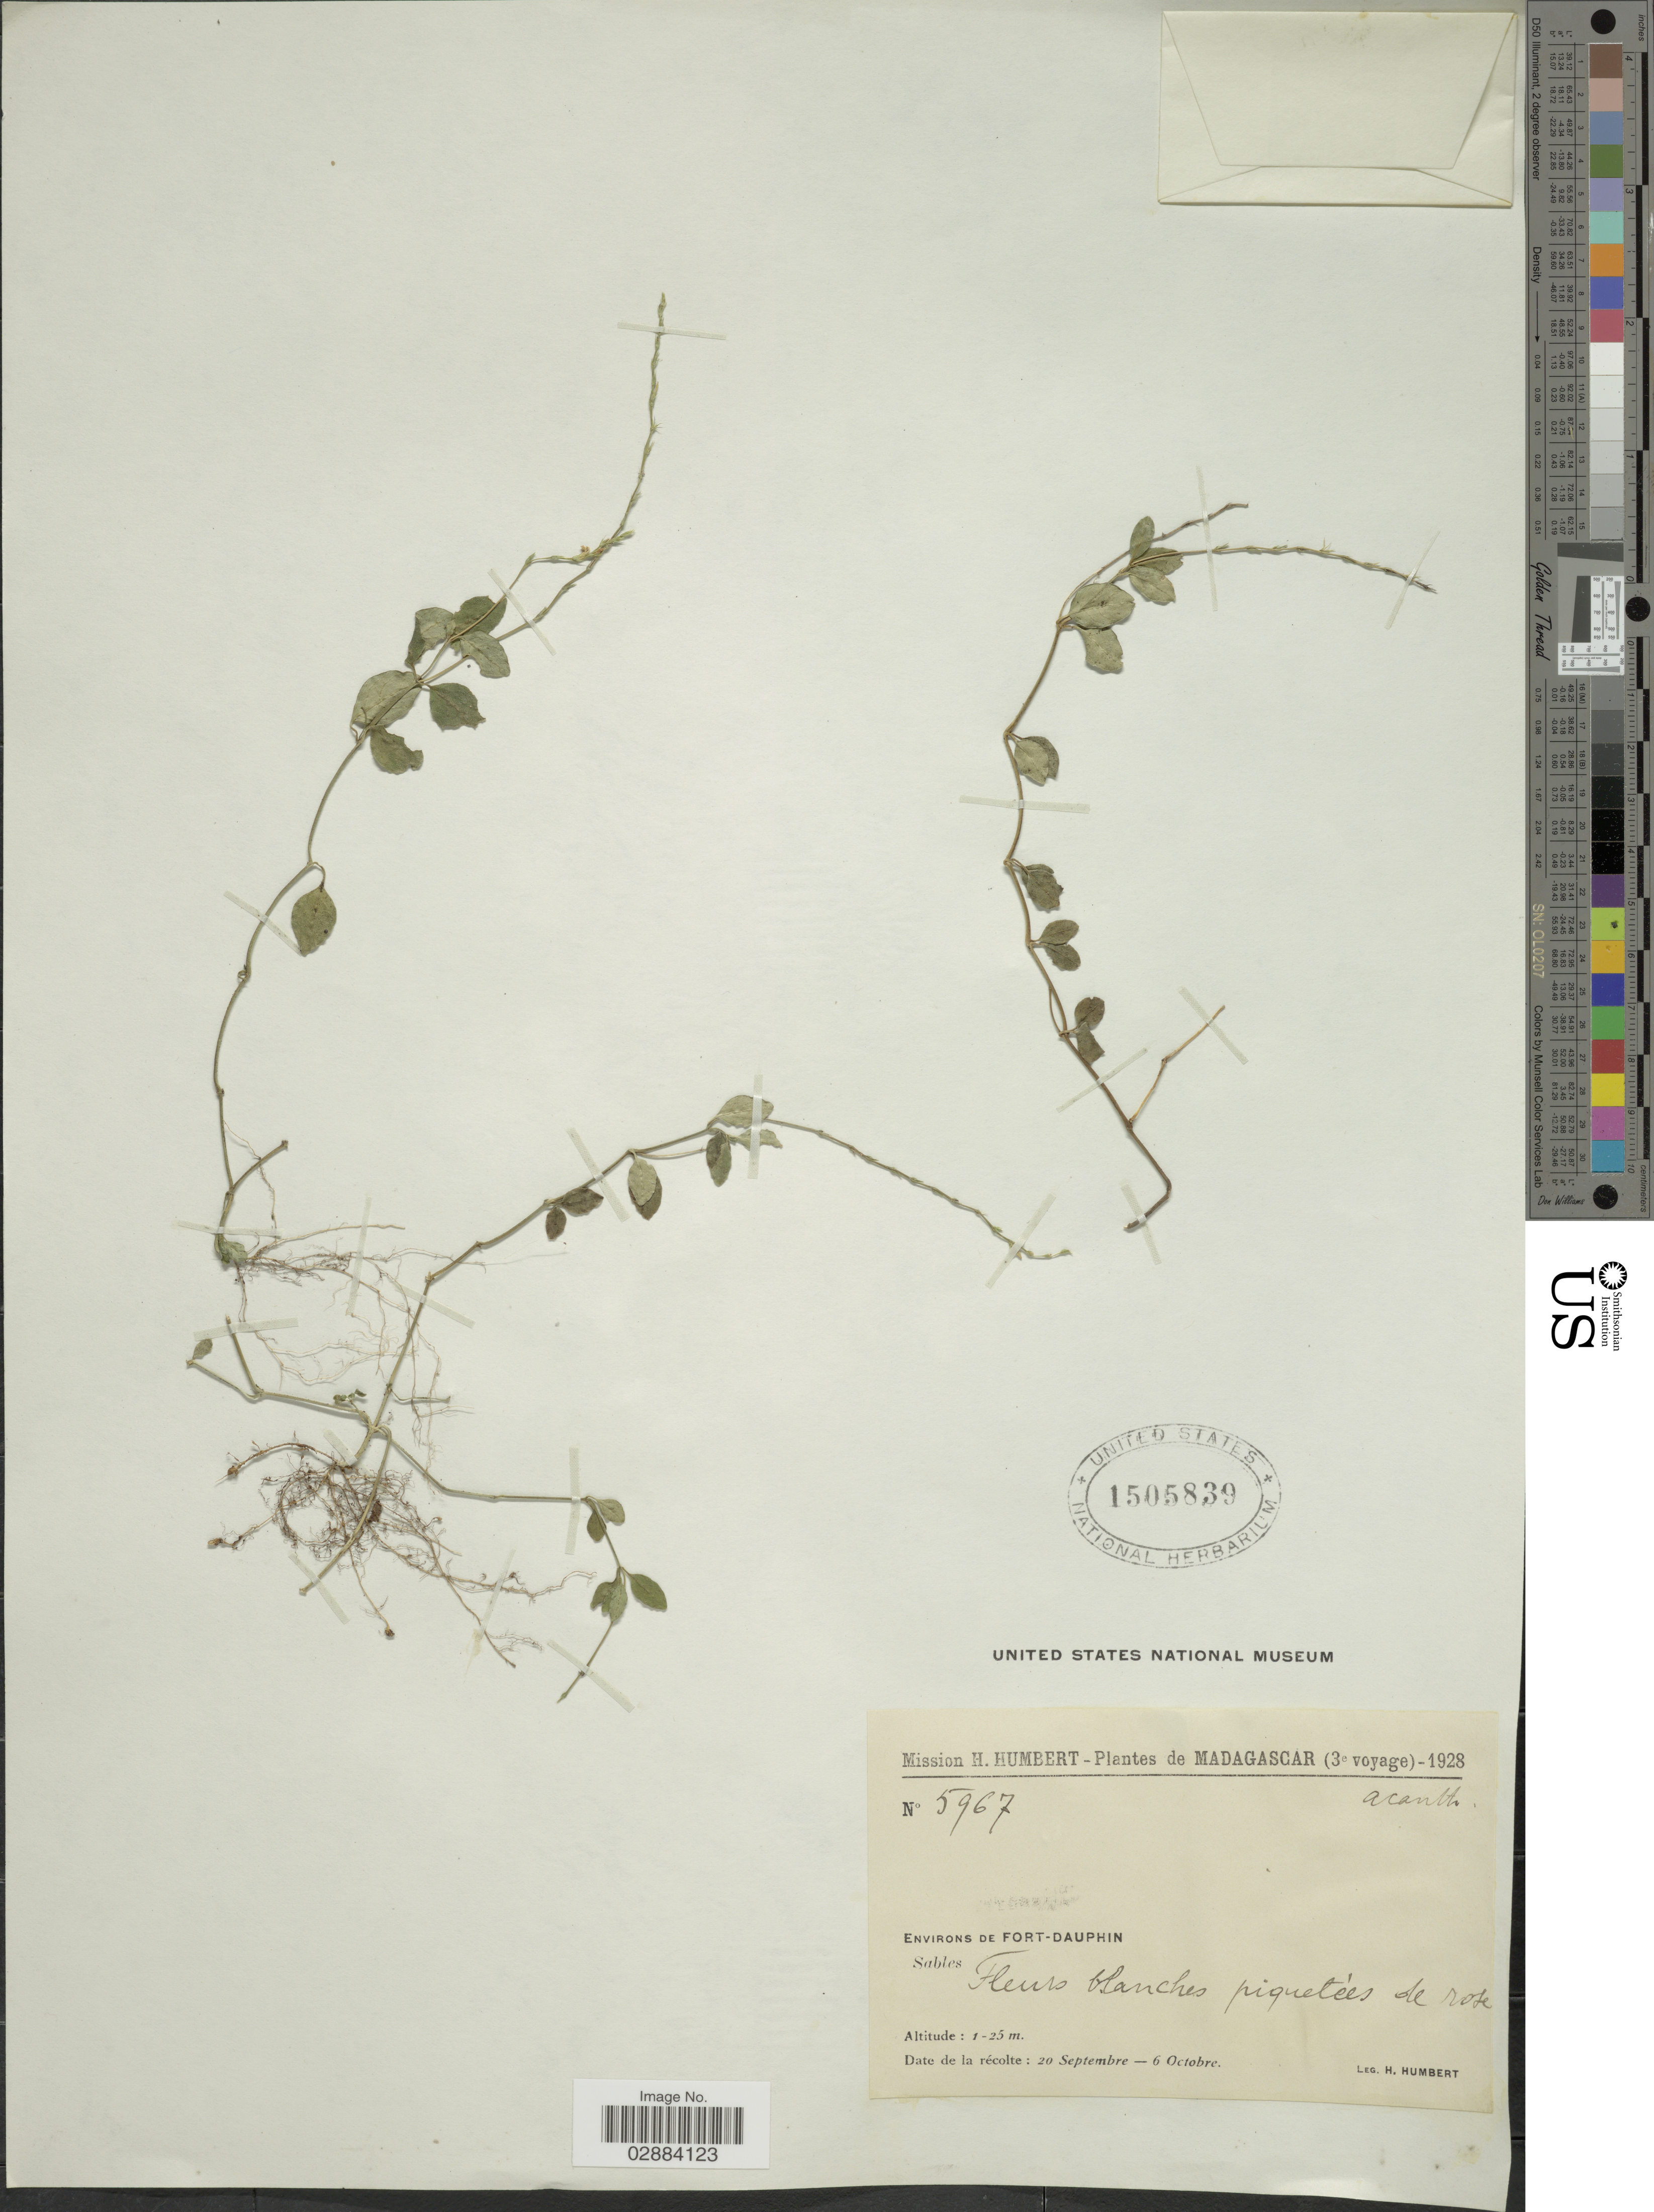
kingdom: Plantae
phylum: Tracheophyta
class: Magnoliopsida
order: Lamiales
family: Acanthaceae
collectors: H. Humbert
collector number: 5967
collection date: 1928-09-20/1928-10-06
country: Madagascar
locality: Environs de Fort-Dauphin. Sables.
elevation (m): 1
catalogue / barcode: US 1505839